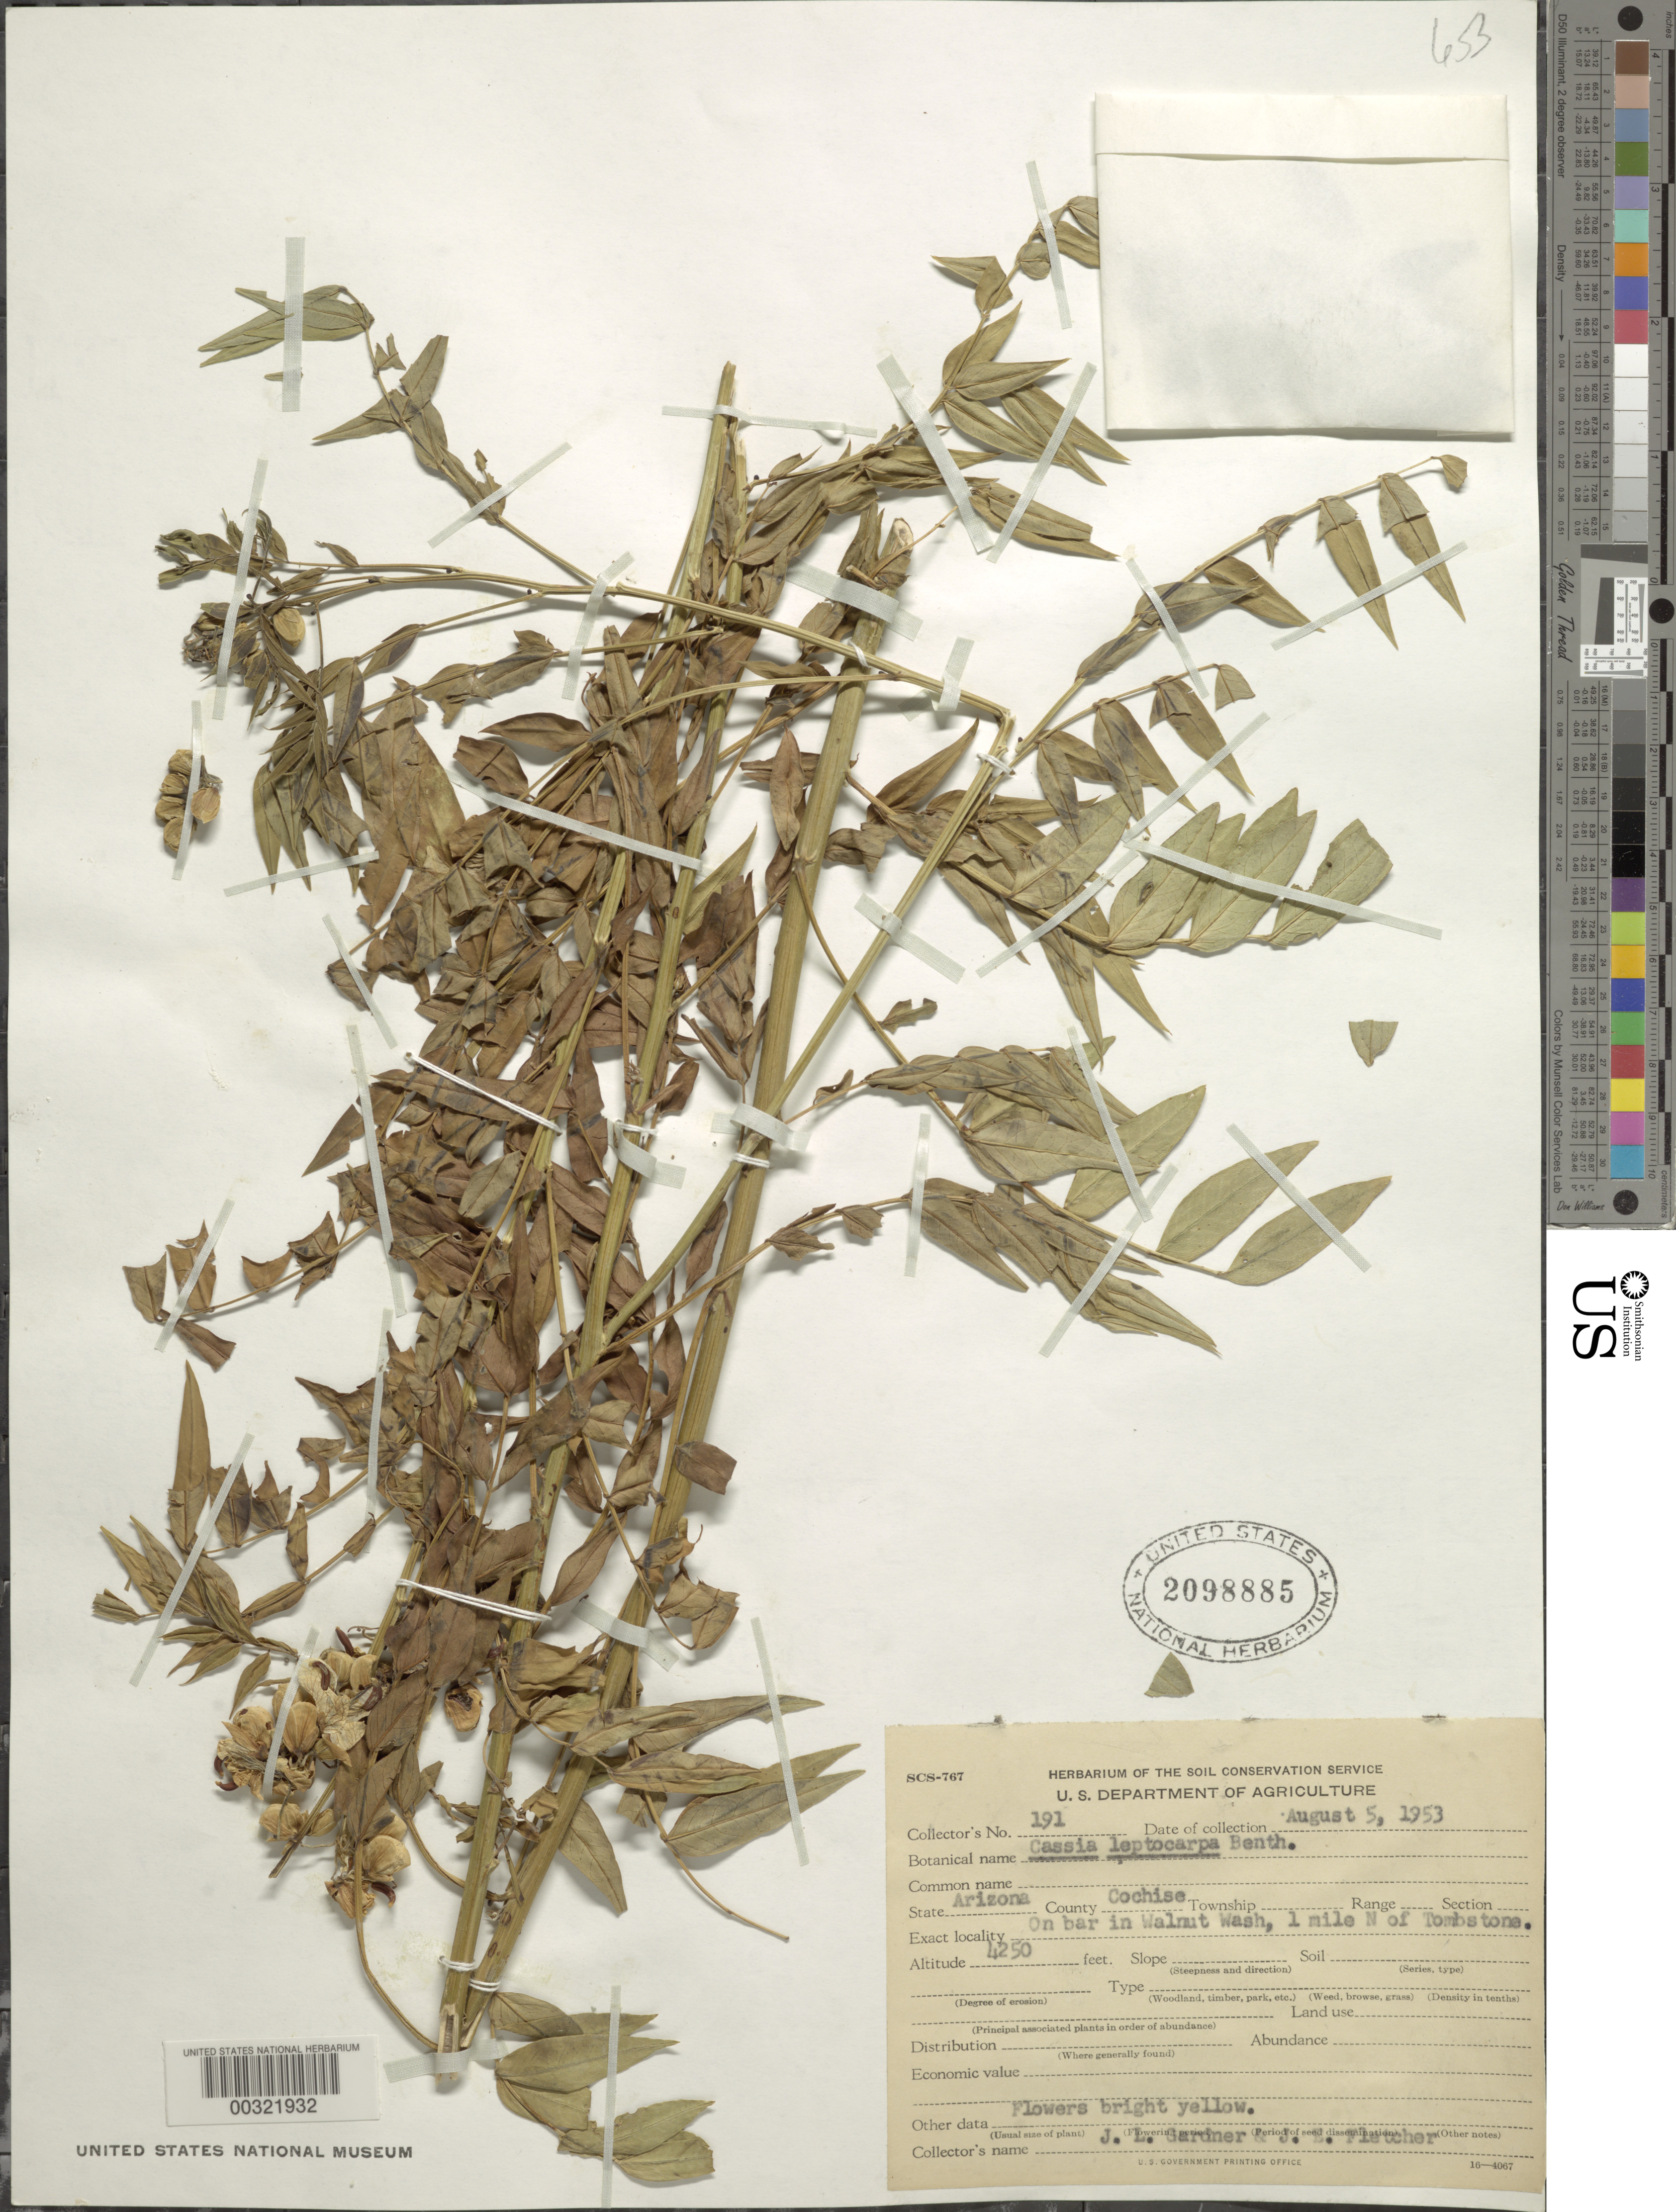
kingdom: Plantae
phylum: Tracheophyta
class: Magnoliopsida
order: Fabales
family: Fabaceae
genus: Senna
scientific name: Senna hirsuta var. leptocarpa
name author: (Benth.) H.S. Irwin & Barneby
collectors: J. L. Gardner & J. Fletcher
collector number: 191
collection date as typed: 05 Aug 1953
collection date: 1953-08-05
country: United States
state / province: Arizona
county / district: Cochise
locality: On bar in walnut wash, 1 mi n of tombstone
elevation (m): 1295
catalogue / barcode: US 2098885